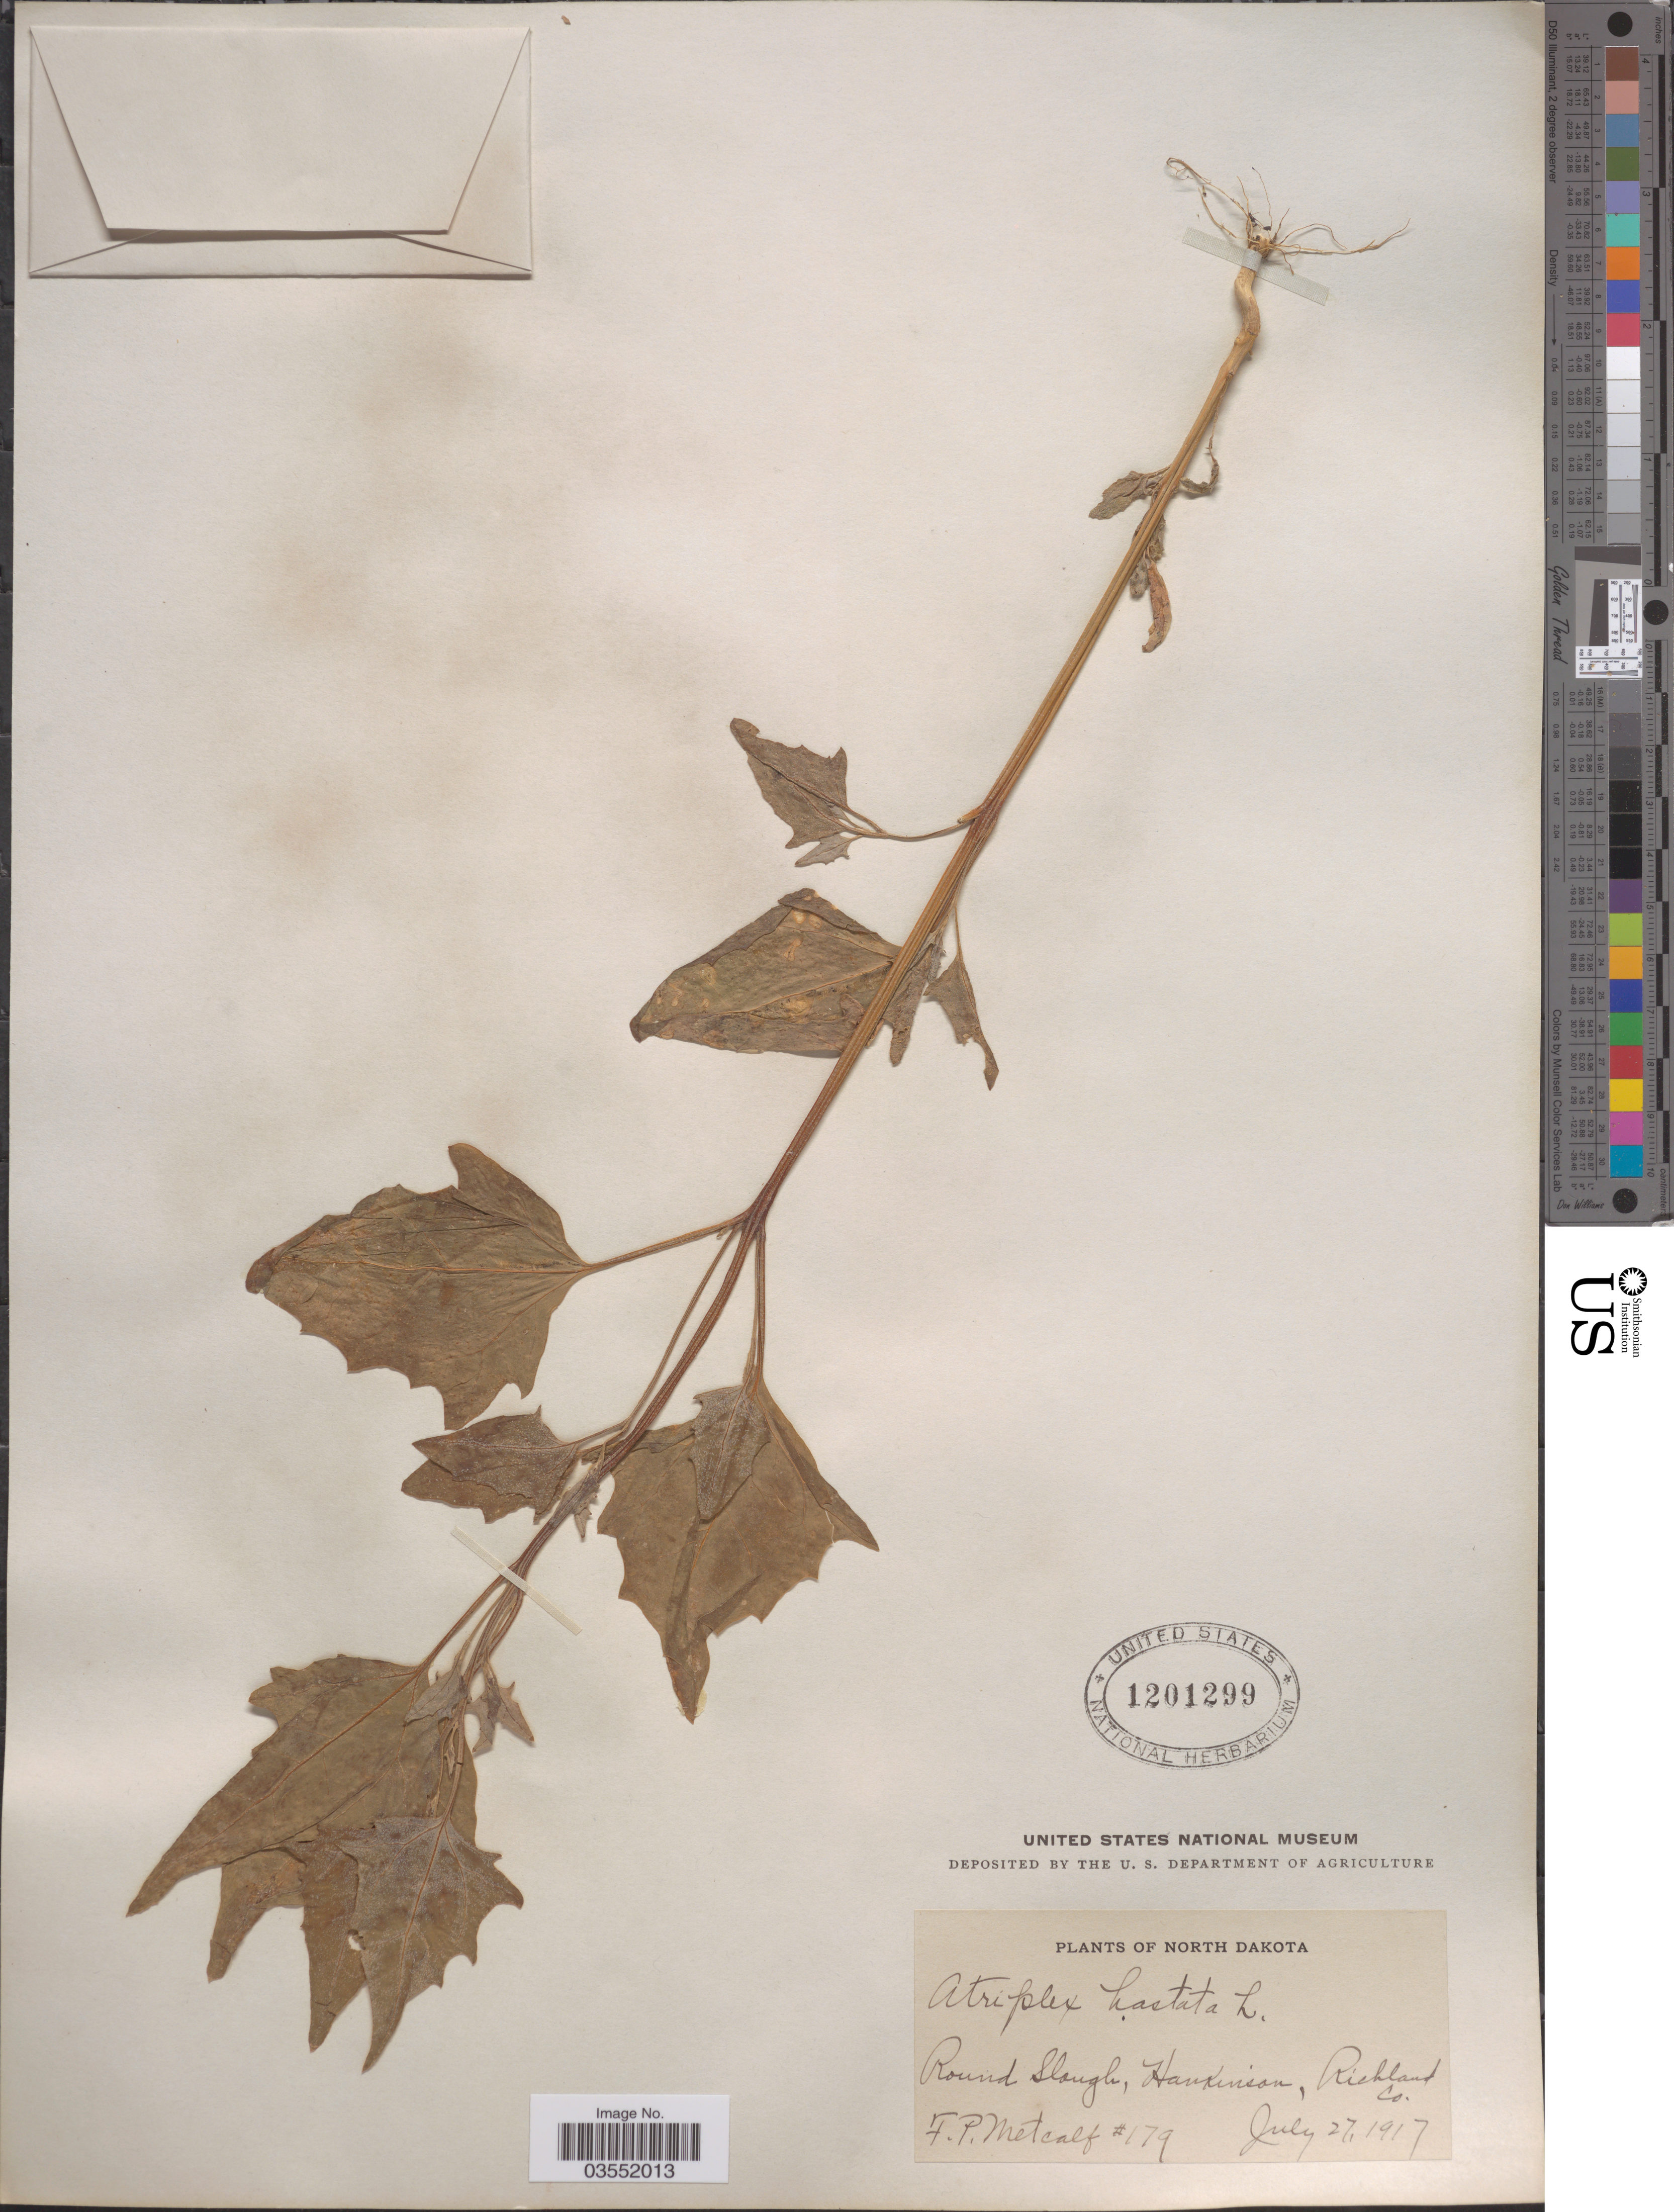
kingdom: Plantae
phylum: Tracheophyta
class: Magnoliopsida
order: Caryophyllales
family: Amaranthaceae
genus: Atriplex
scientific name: Atriplex hastata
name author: L.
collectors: F. Metcalf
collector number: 179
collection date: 1917-07-27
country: United States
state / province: North Dakota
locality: Round Slough, Hankinson, Richland Co.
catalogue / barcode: US 1201299